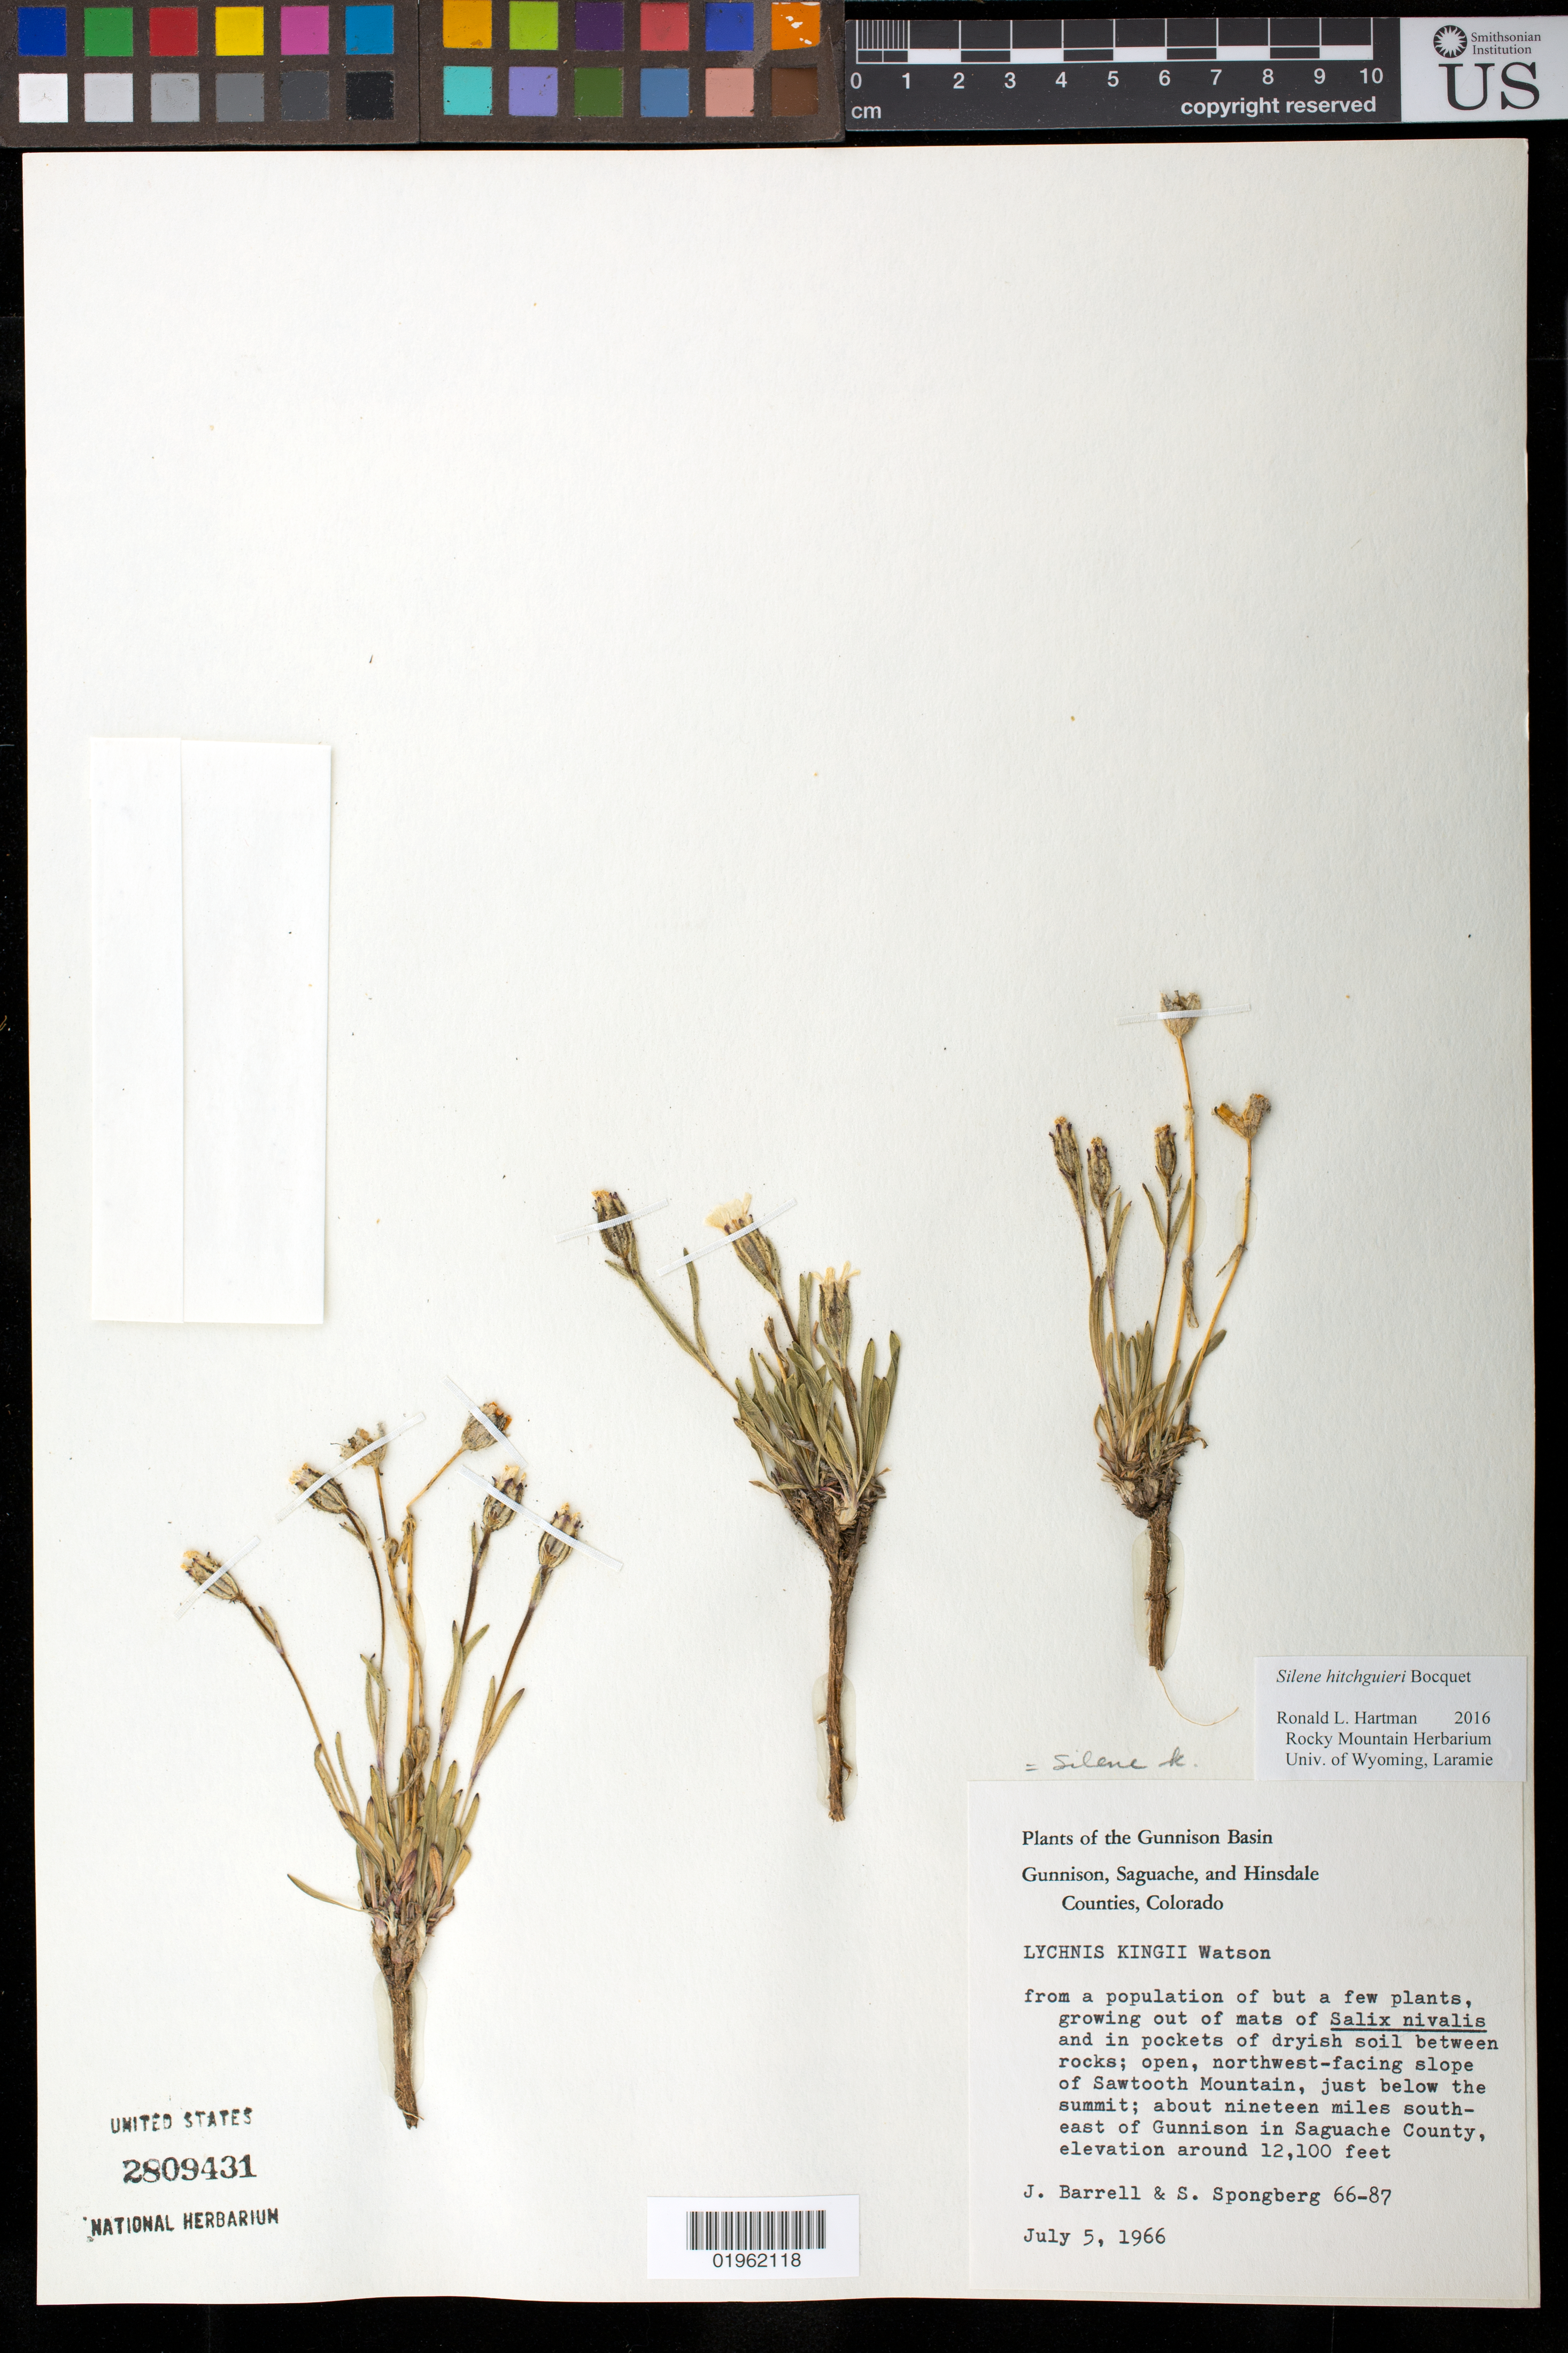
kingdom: Plantae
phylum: Tracheophyta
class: Magnoliopsida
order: Caryophyllales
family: Caryophyllaceae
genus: Silene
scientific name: Silene hitchguirei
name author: Bocquet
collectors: J. Barrell & S. A.Spongberg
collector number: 66-87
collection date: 1966-07-05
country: United States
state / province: Colorado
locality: The Gunnison Basin, Gunnison, Saguache, and Hinsdale Counties, growing out of mats of Salix nivalis and in pockets of dryish soil between rocks, open northwest-facing slope of Sawtooth Mountain, just below the summit, about nineteen miles southeast of Gunnison, in Saguache County.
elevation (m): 3688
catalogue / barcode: US 2809431